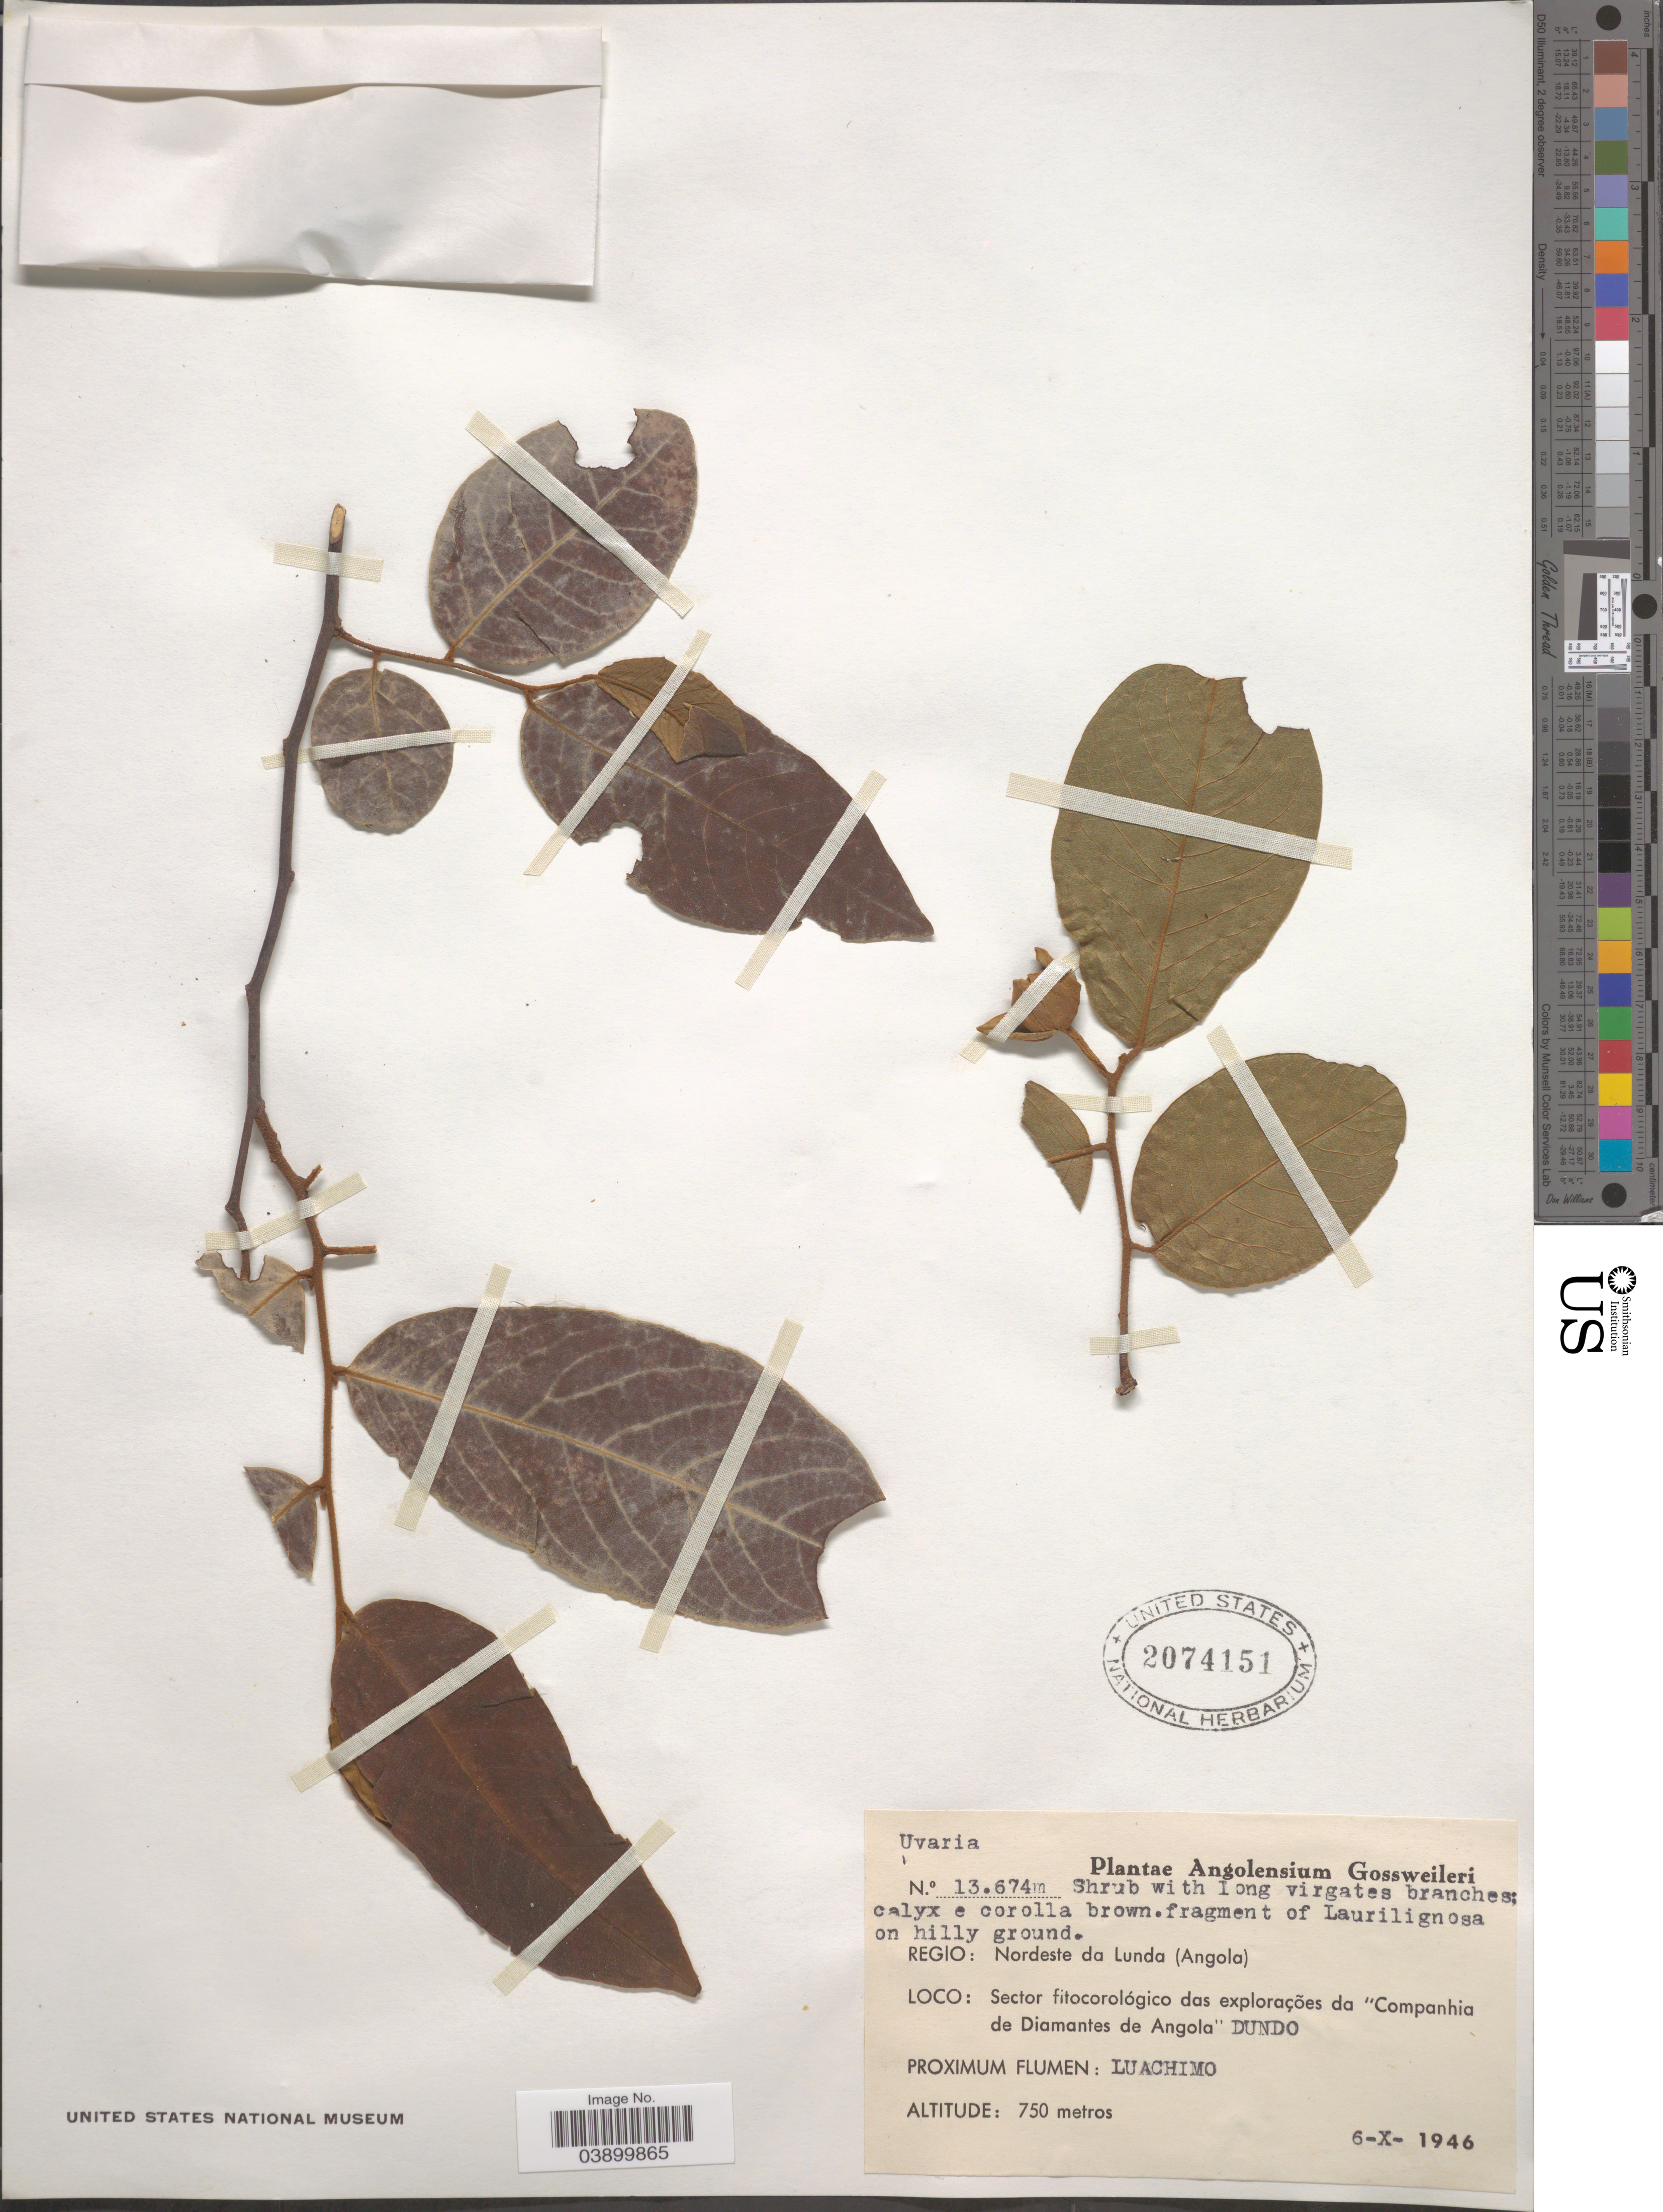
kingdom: Plantae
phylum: Tracheophyta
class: Magnoliopsida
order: Magnoliales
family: Annonaceae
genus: Uvaria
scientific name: Uvaria sp.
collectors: -. Gossweiler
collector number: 13674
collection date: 1946-10-06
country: Angola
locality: Regio: Nordeste da Lunda. Sector fitocorológico das explorações da "Companhia de Diamantes de Angola" Dundo. Proximum Flumen: Luachimo.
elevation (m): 750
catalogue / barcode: US 2074151